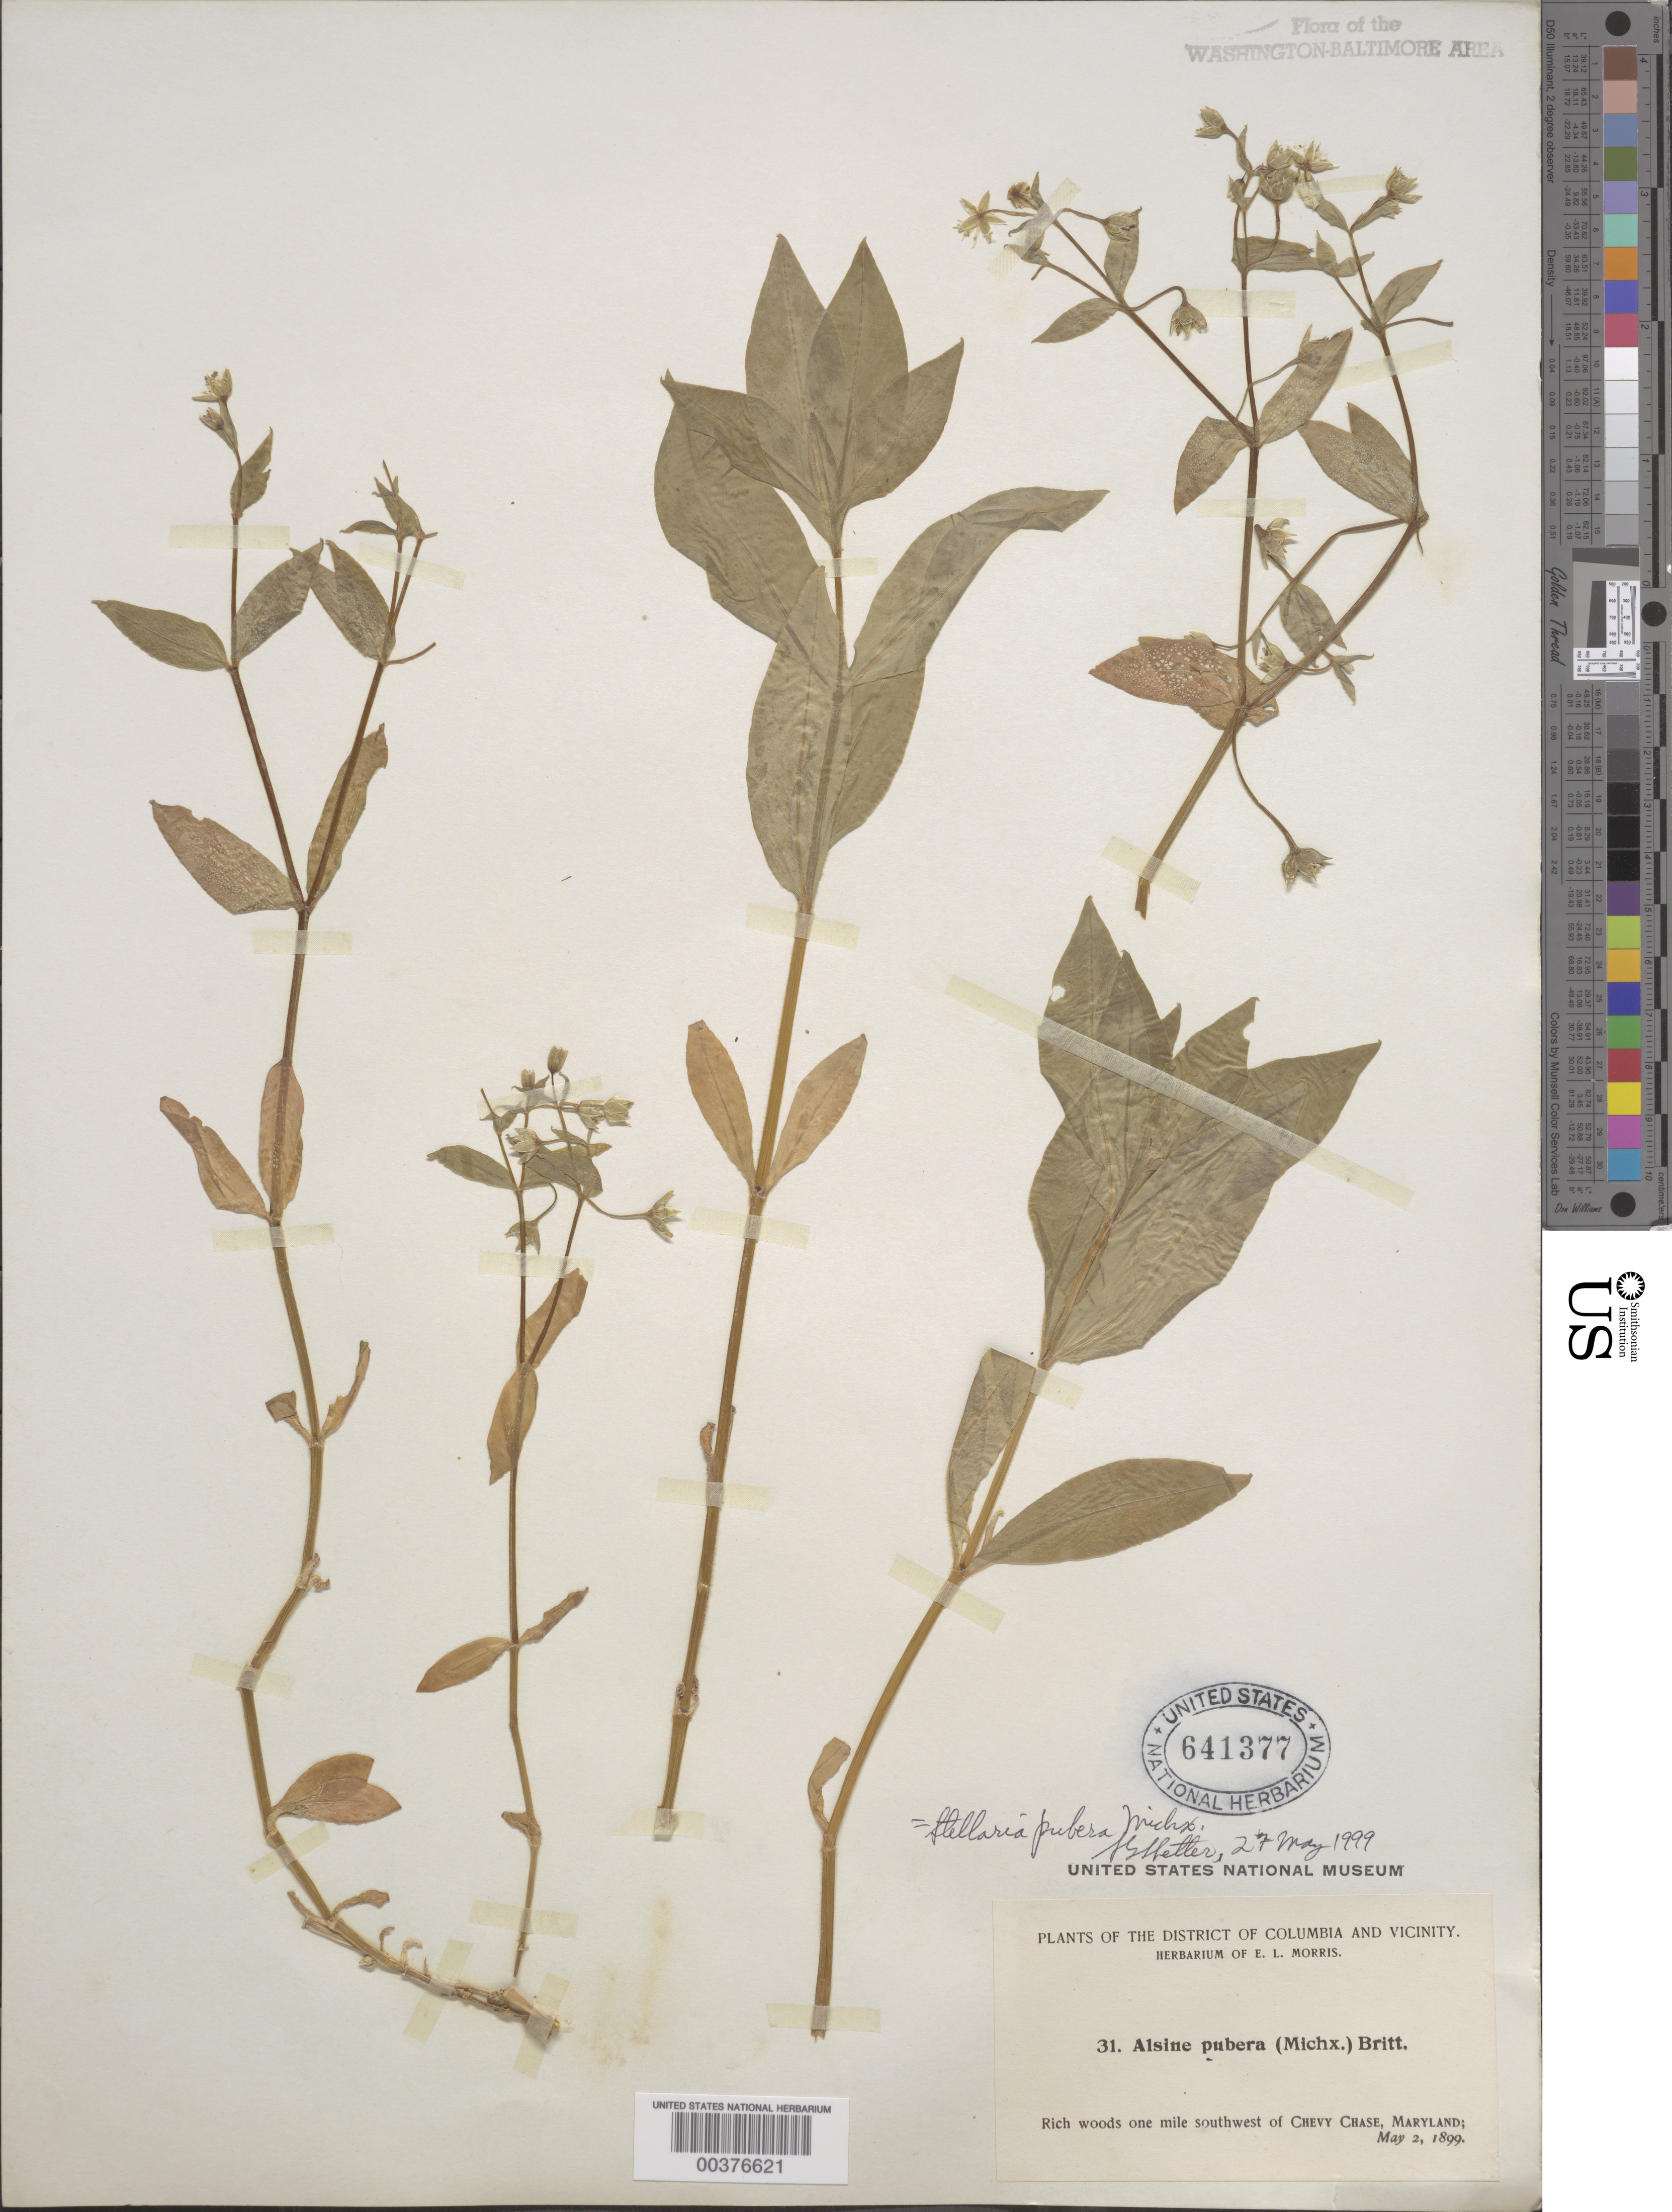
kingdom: Plantae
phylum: Tracheophyta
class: Magnoliopsida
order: Caryophyllales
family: Caryophyllaceae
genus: Stellaria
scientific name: Stellaria pubera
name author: Michx.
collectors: E. L. Morris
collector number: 31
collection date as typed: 02 May 1899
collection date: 1899-05-02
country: United States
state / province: Maryland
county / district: Montgomery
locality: southwest of Chevy Chase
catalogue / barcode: US 641377